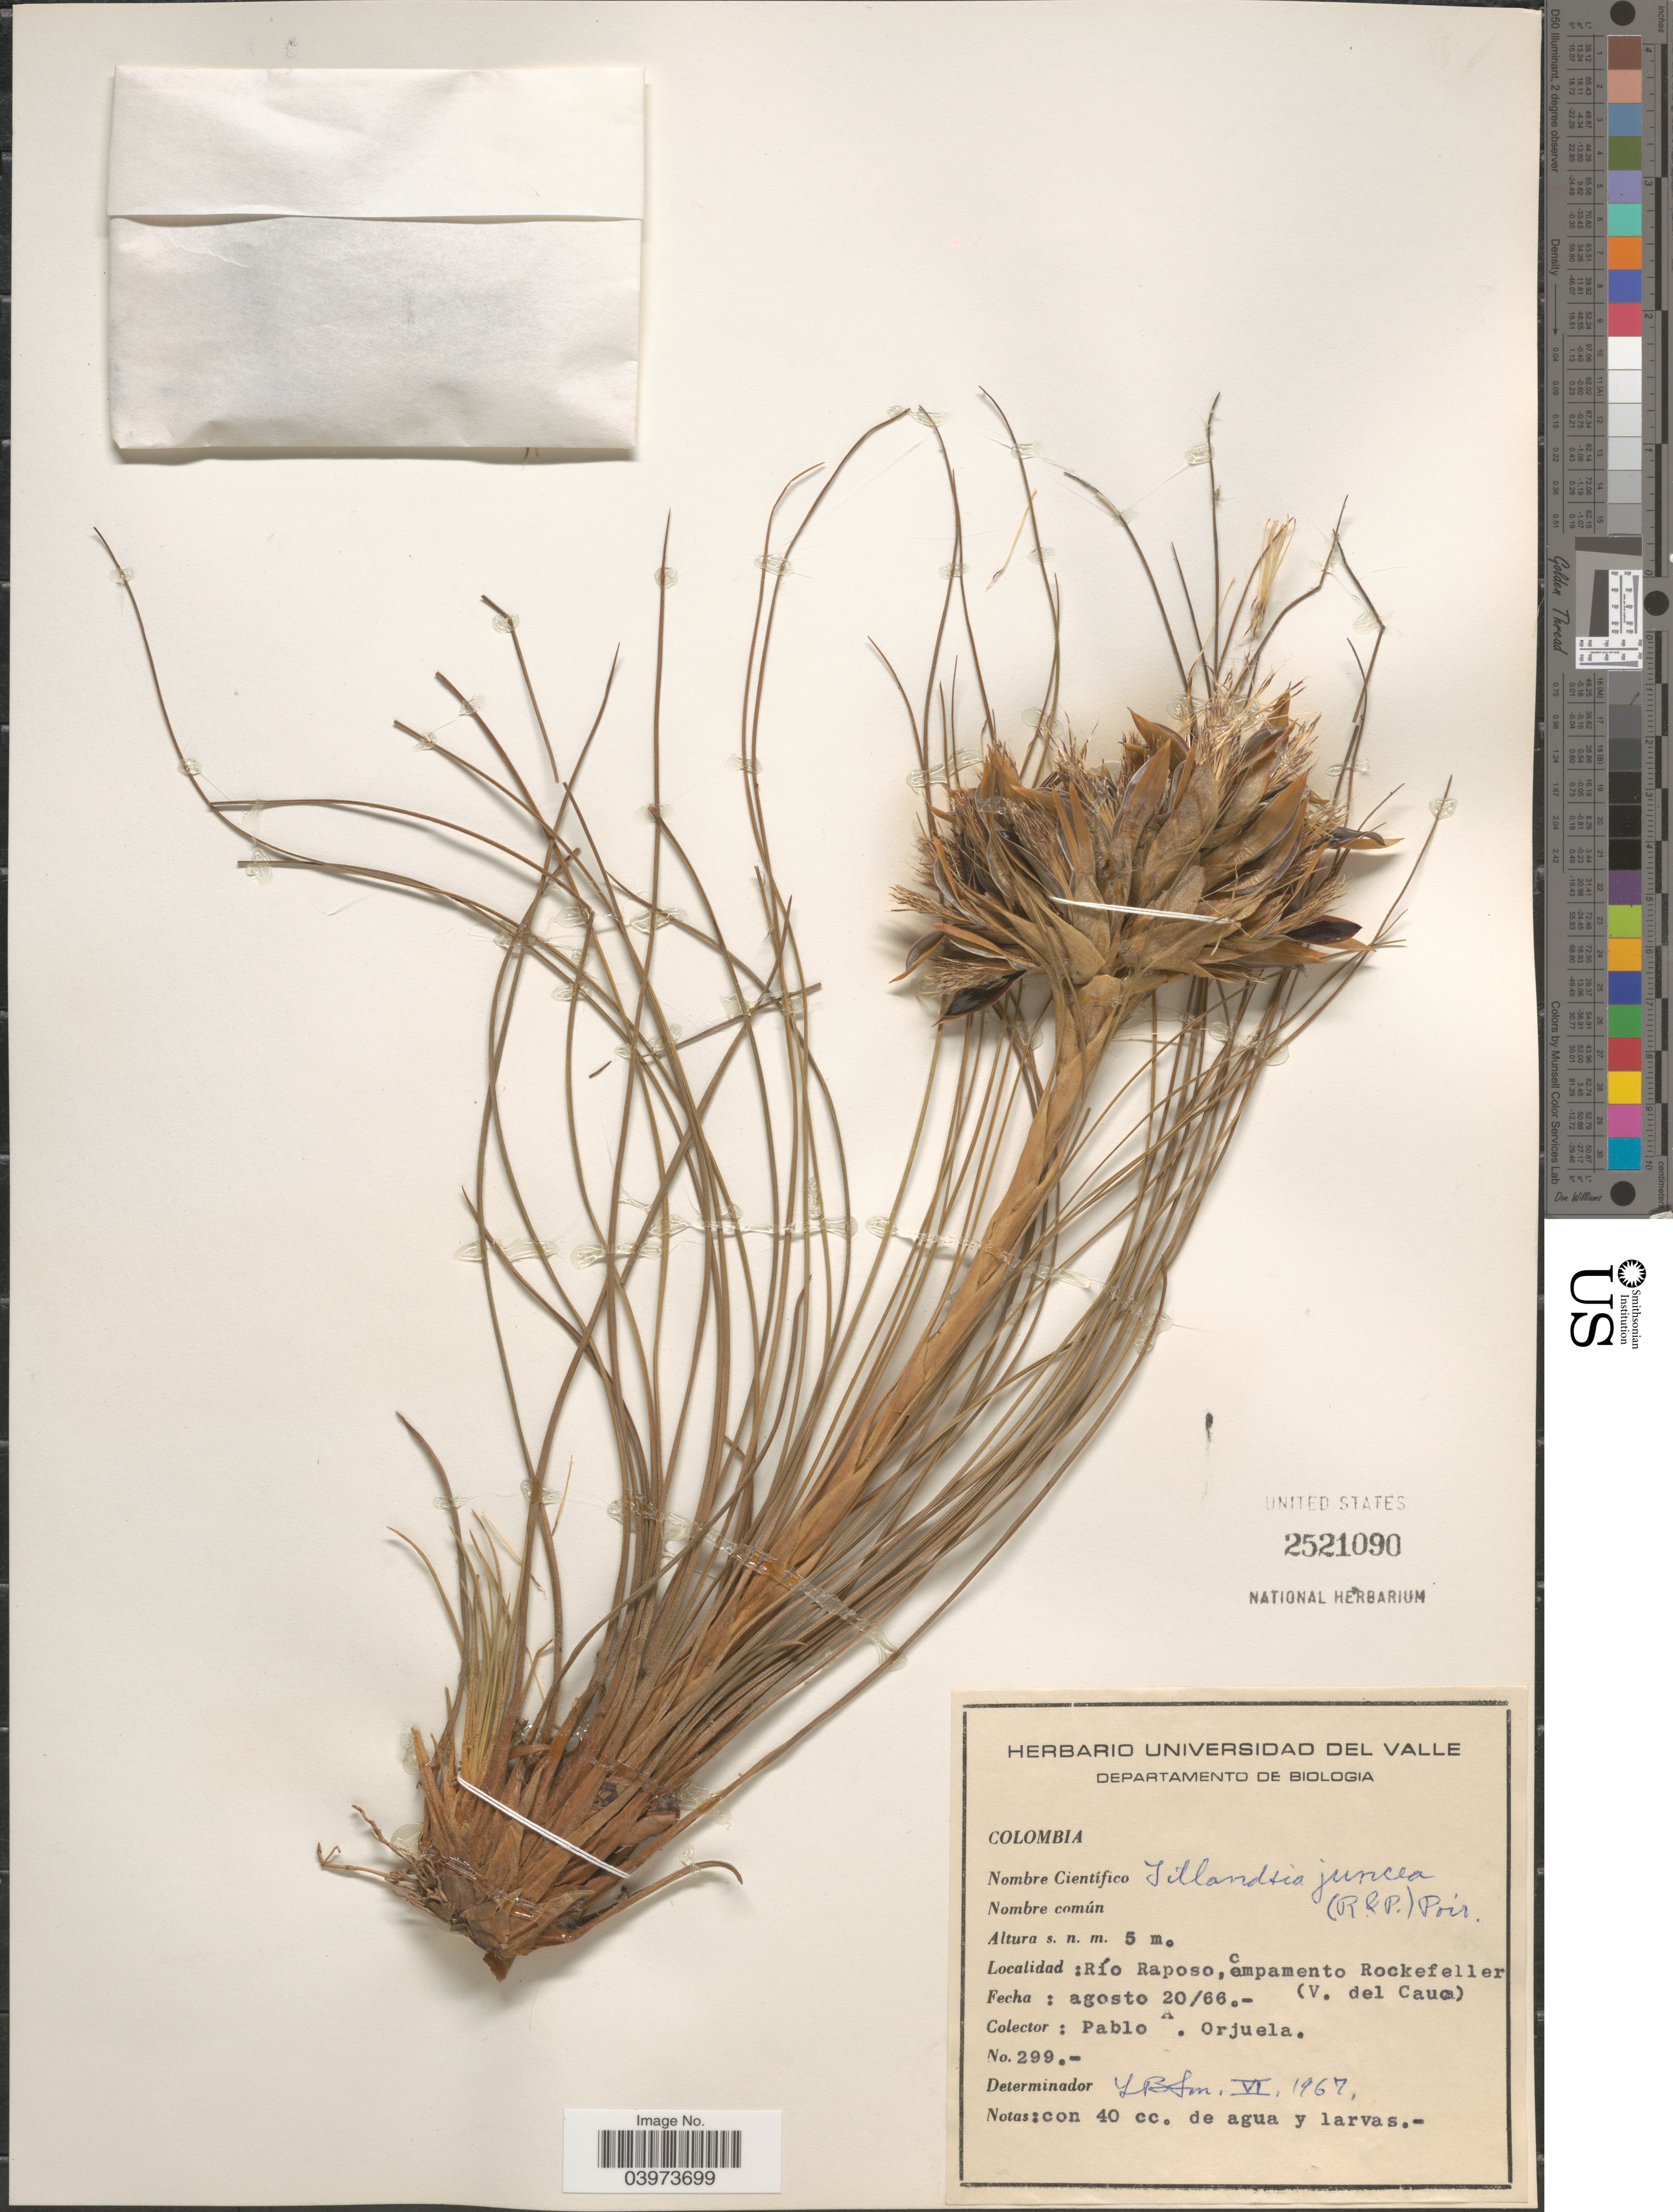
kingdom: Plantae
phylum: Tracheophyta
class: Liliopsida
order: Poales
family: Bromeliaceae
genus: Tillandsia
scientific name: Tillandsia juncea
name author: (Ruiz & Pav.) Poir.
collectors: P. A. Orjuela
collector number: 299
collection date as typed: Transcribed d/m/y: 20/8/66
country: Colombia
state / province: Valle del Cauca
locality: Río Raposo, campamento Rockefeller.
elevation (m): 5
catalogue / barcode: US 2521090